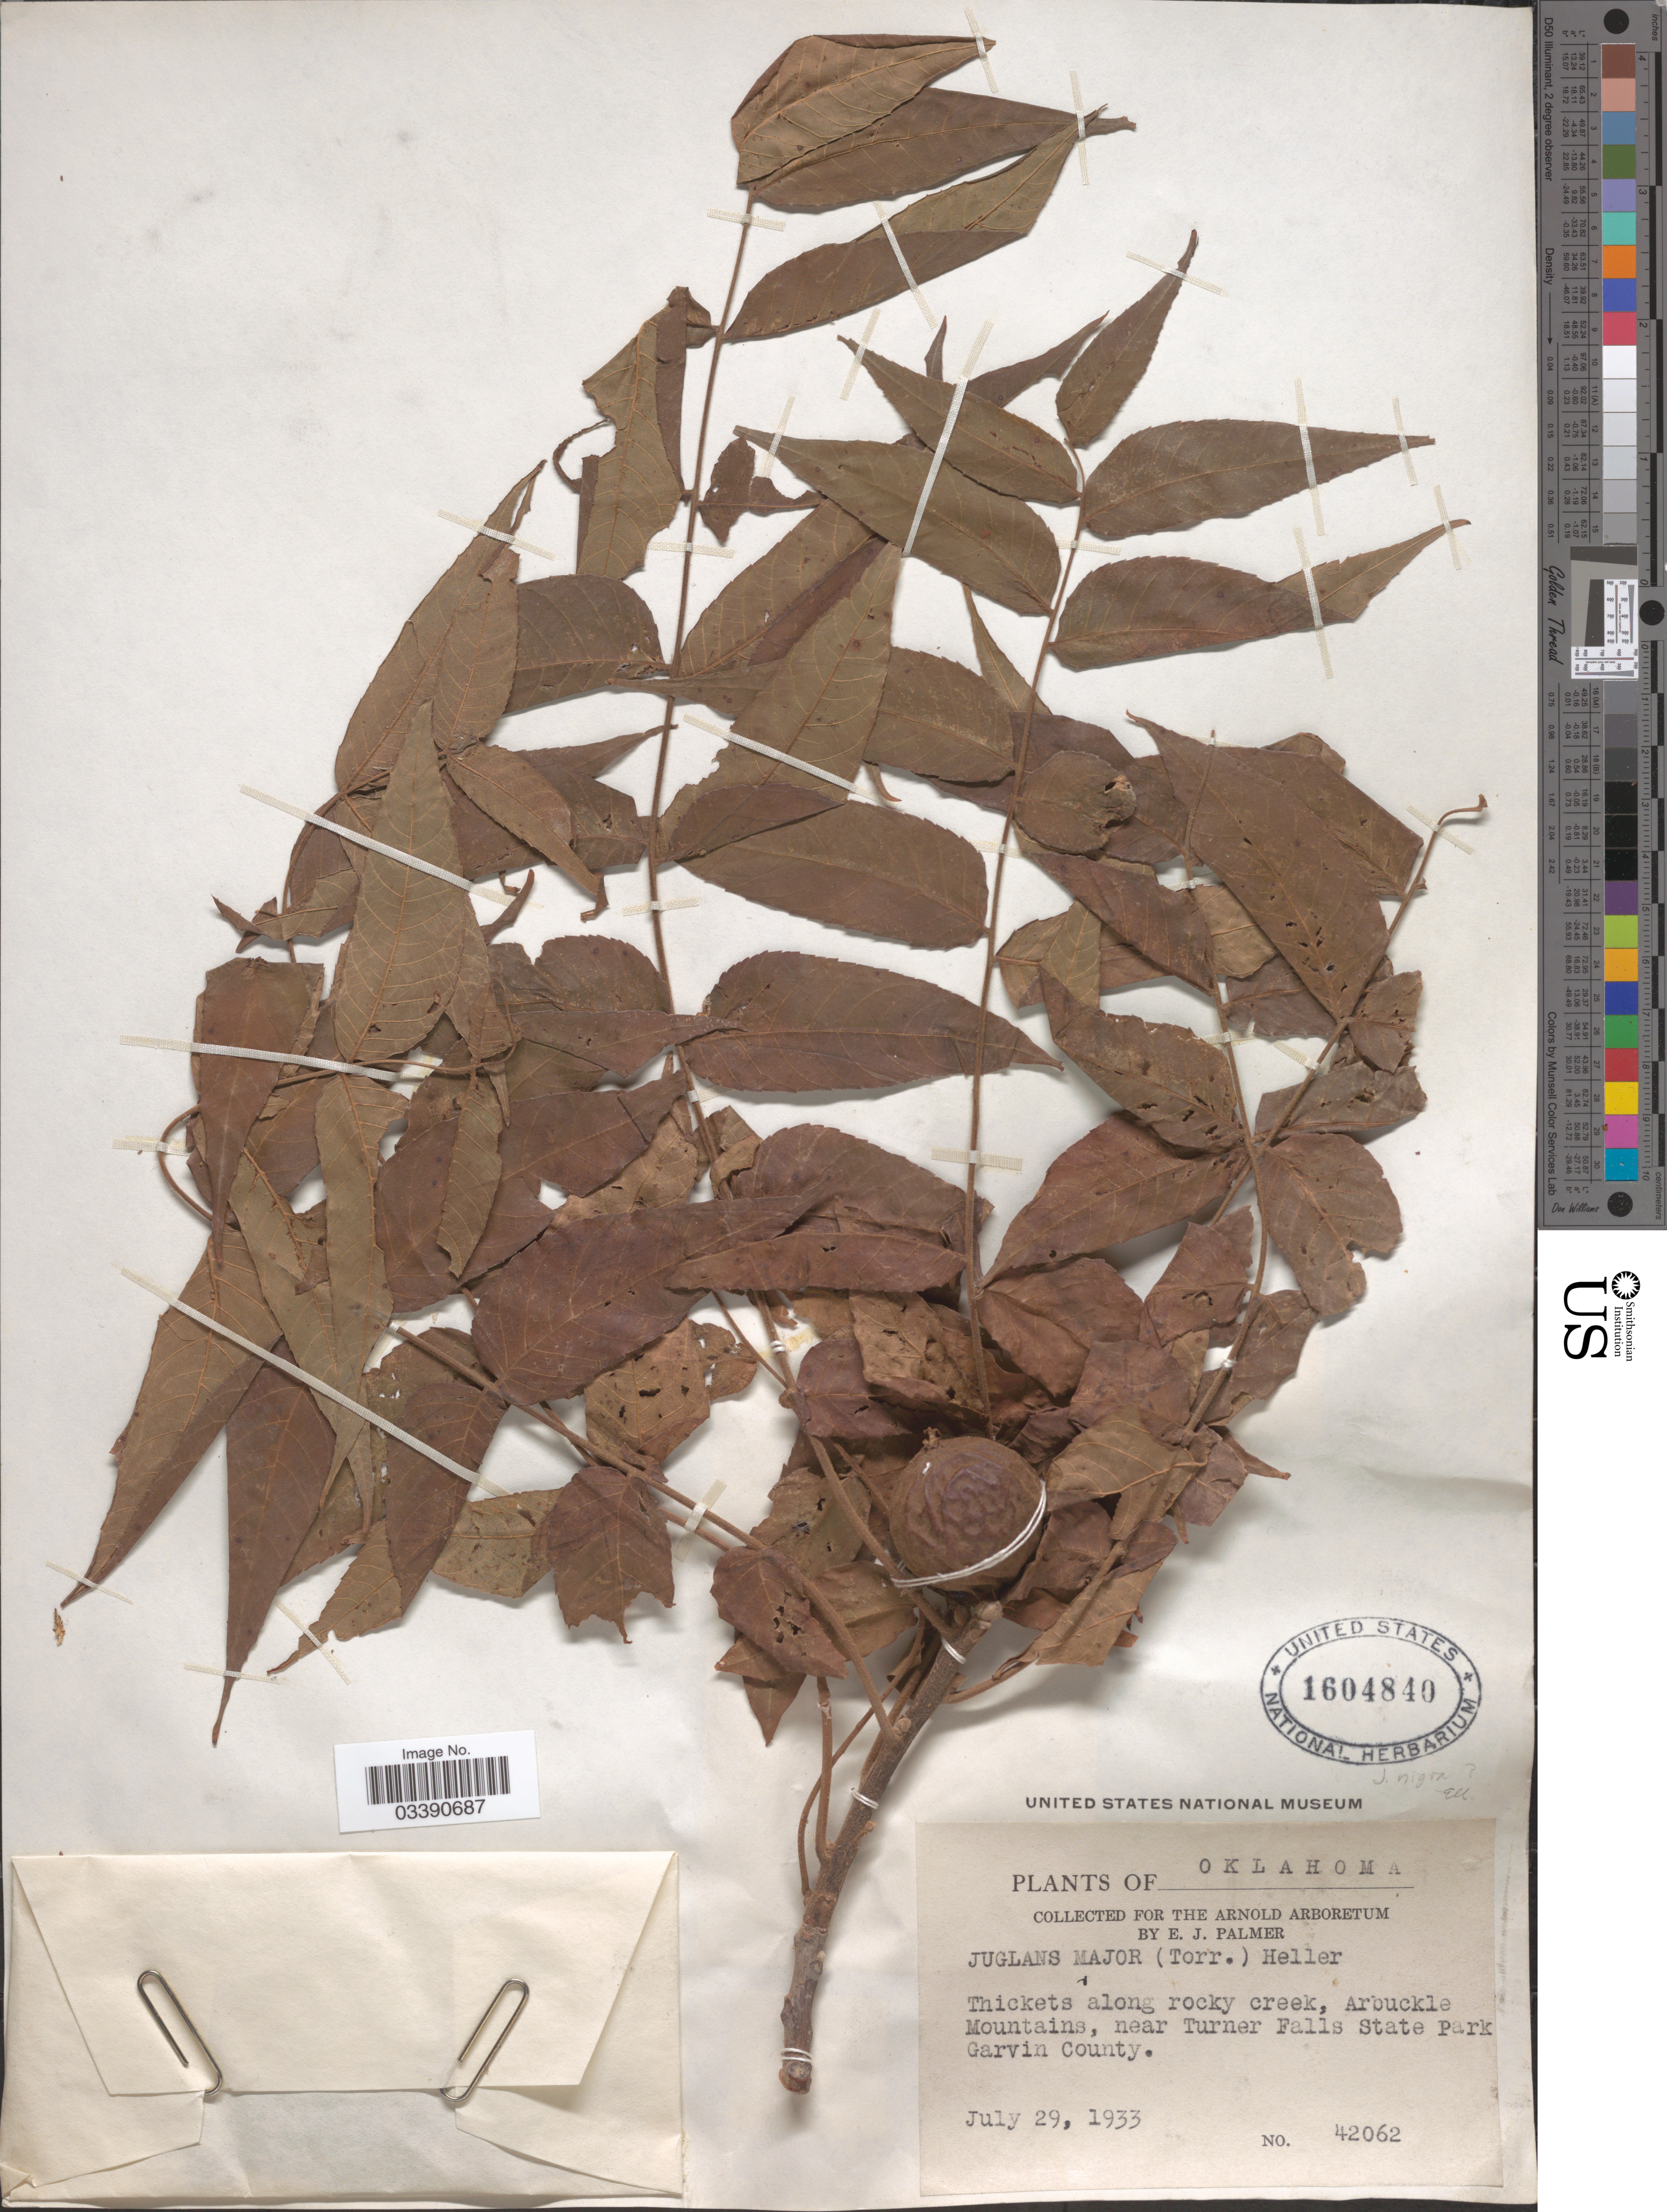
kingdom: Plantae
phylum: Tracheophyta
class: Magnoliopsida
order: Fagales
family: Juglandaceae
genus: Juglans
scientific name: Juglans major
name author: (Torr.) A. Heller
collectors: E. J. Palmer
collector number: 42062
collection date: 1933-07-29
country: United States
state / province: Oklahoma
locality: Arbuckle Mountains, near Turner Falls State Park, Garvin County.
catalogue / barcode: US 1604840